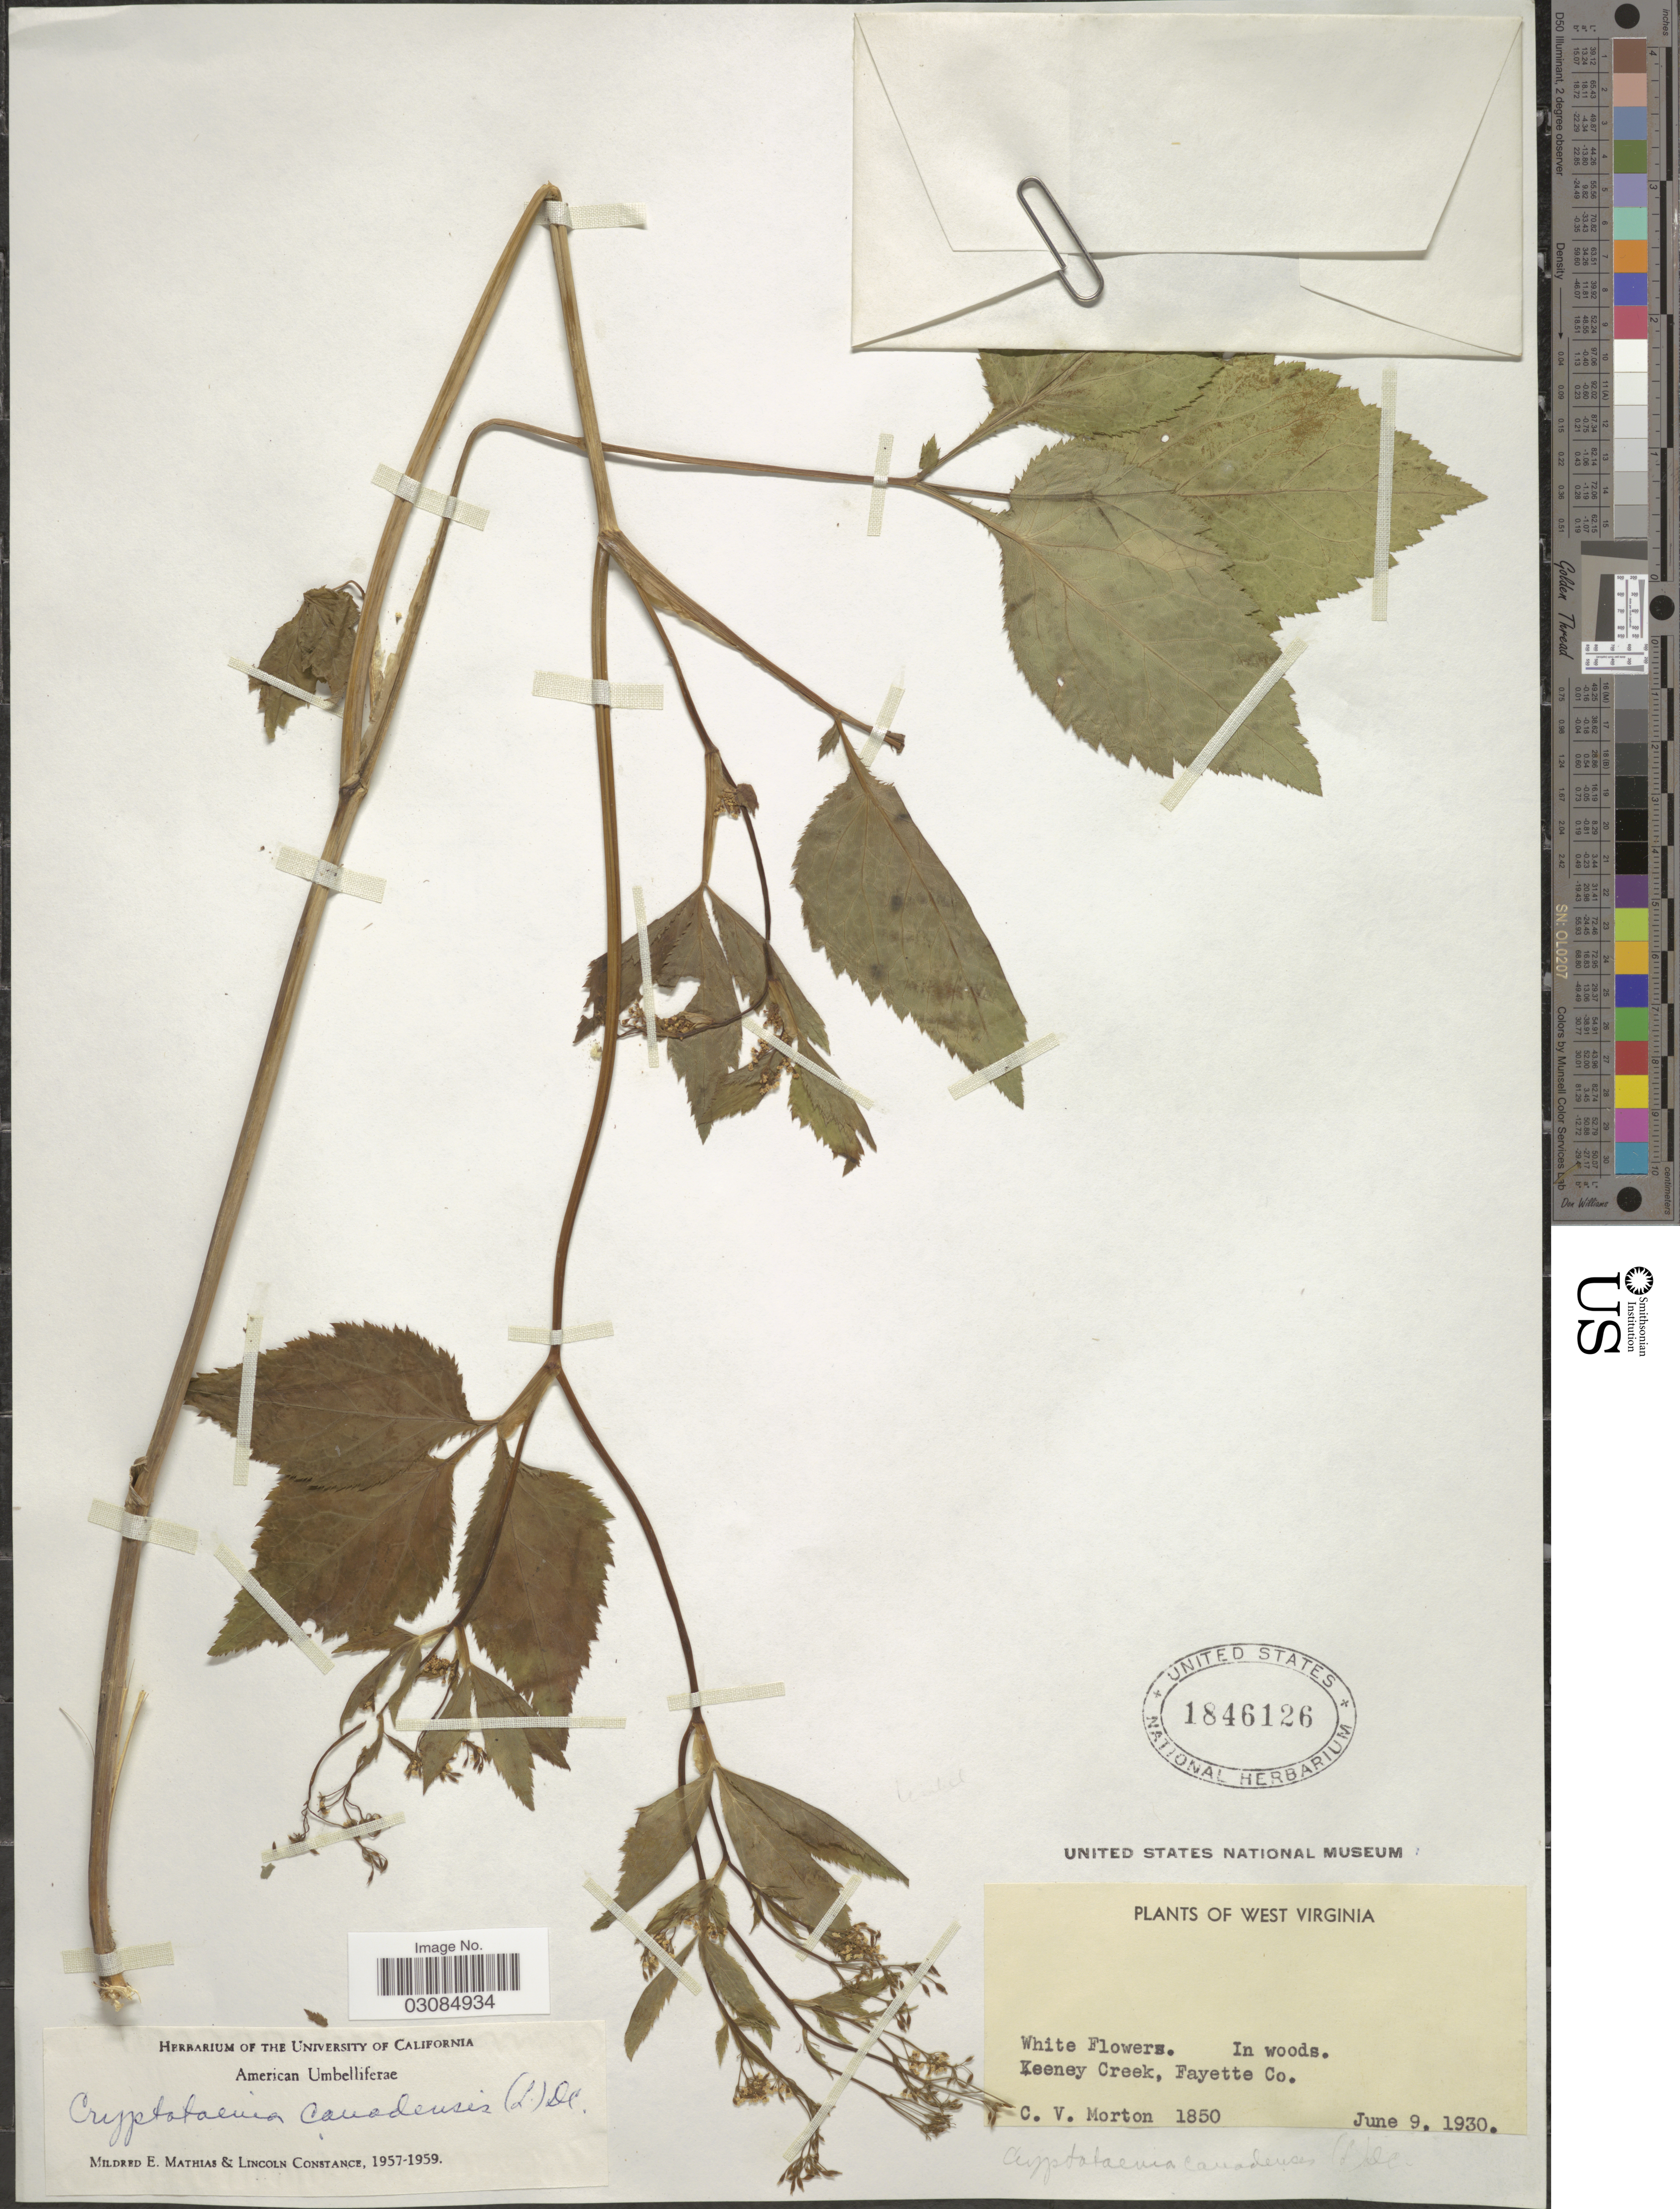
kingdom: Plantae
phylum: Tracheophyta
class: Magnoliopsida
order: Apiales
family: Apiaceae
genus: Cryptotaenia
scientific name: Cryptotaenia canadensis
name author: (L.) DC.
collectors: C. V. Morton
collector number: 1850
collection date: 1930-06-09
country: United States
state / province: West Virginia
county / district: Fayette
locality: Keeney Creek, Fayette Co.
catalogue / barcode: US 1846126